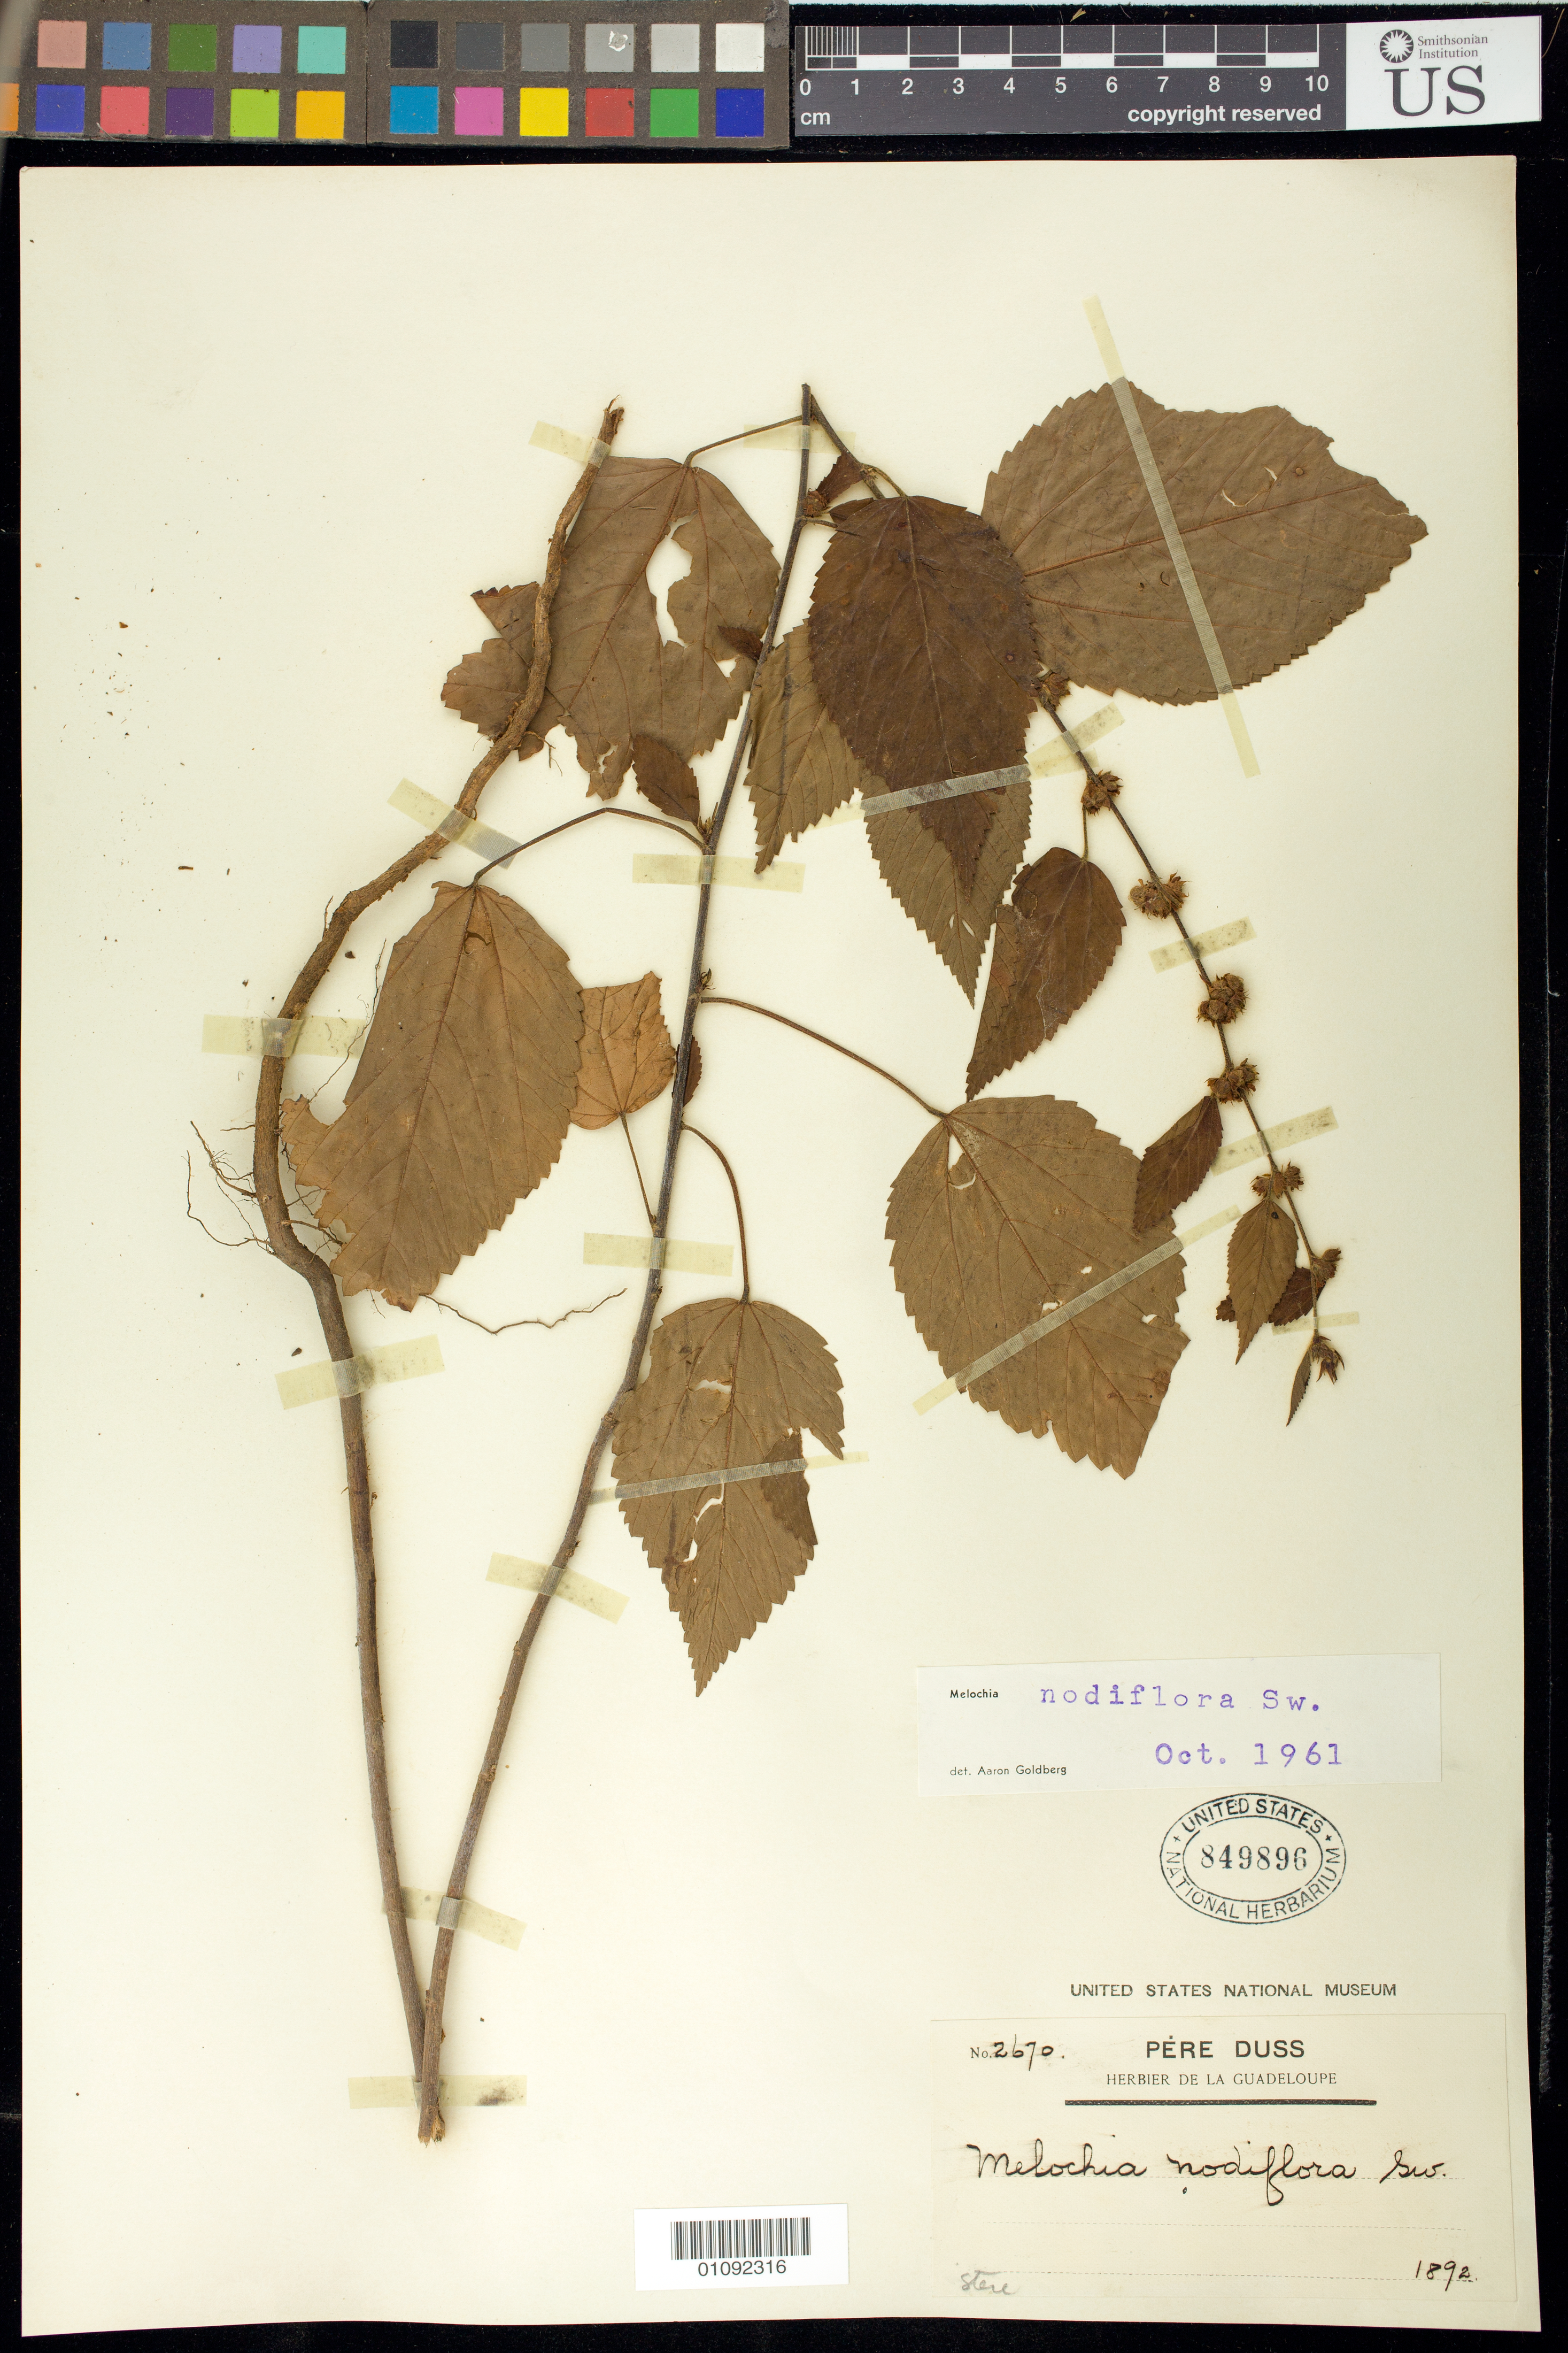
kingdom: Plantae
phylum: Tracheophyta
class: Magnoliopsida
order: Malvales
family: Malvaceae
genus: Melochia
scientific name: Melochia nodiflora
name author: Sw.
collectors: Père Duss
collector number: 2670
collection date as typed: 1892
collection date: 1892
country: Guadeloupe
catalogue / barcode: US 849896